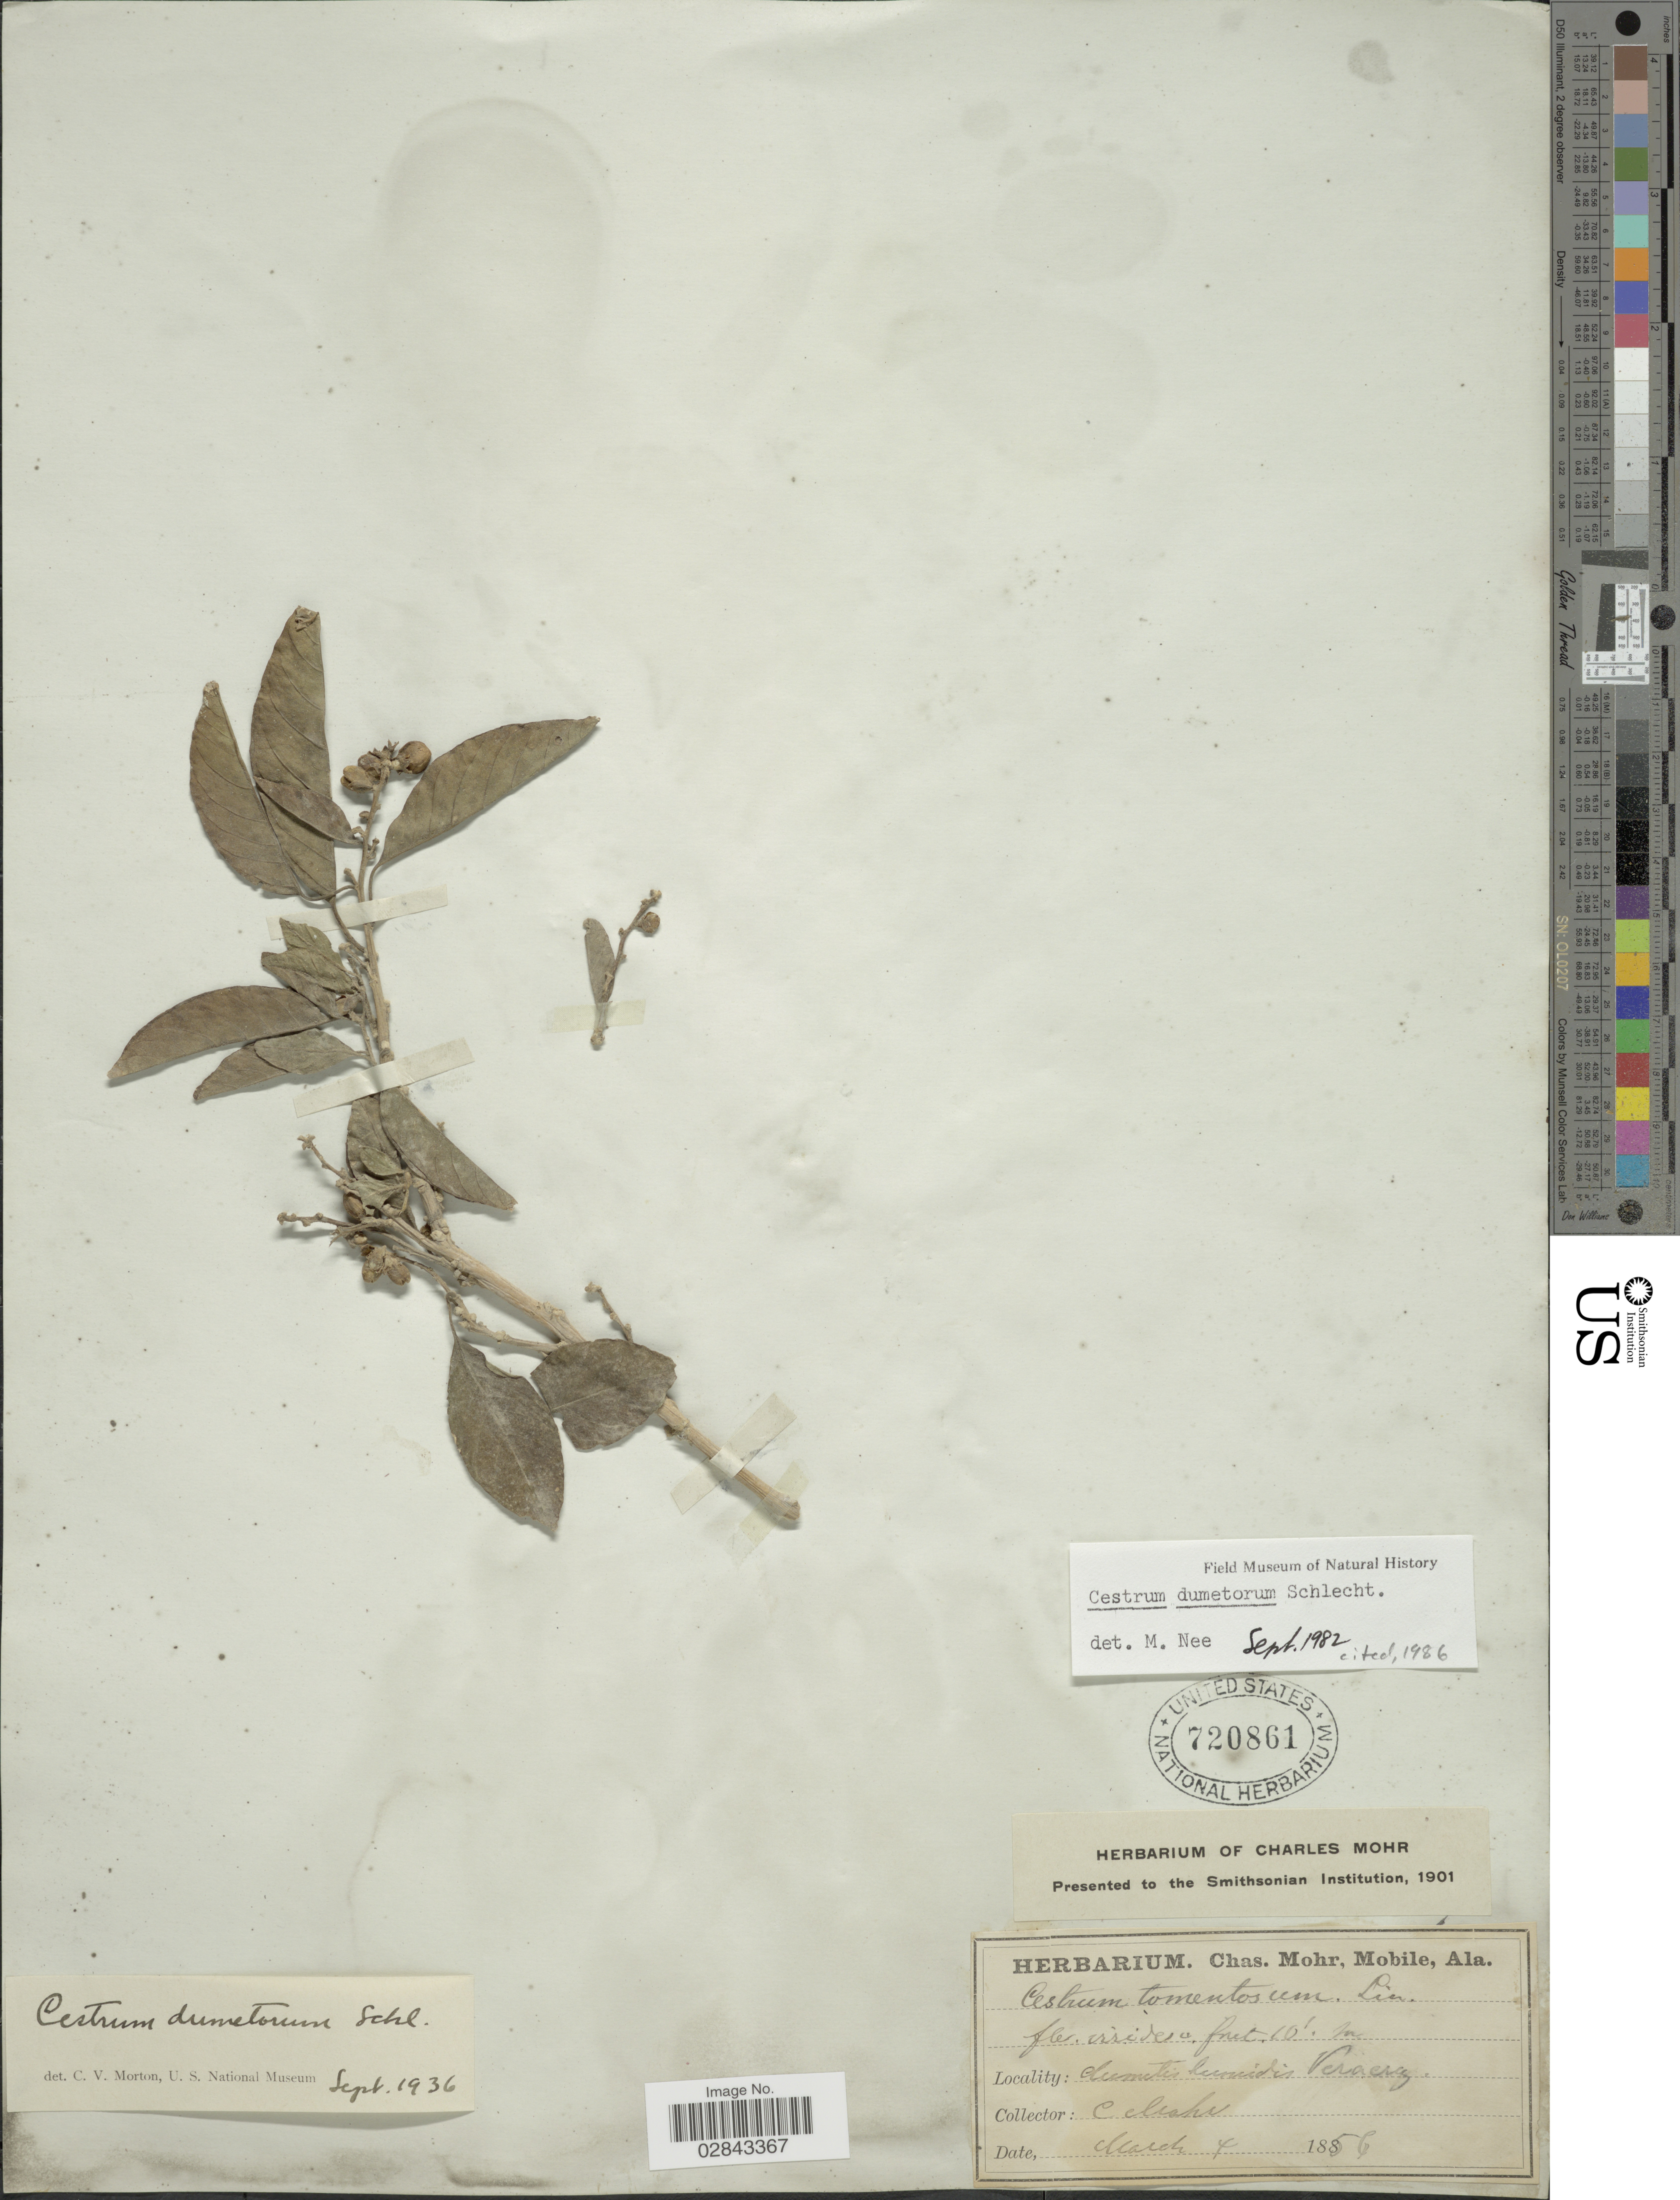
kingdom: Plantae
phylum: Tracheophyta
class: Magnoliopsida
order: Solanales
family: Solanaceae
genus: Cestrum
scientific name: Cestrum dumetorum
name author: Schltdl.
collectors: C. T. Mohr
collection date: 1856-03-04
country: Mexico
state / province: Veracruz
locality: Lumtis humidis Veracruz.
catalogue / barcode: US 720861